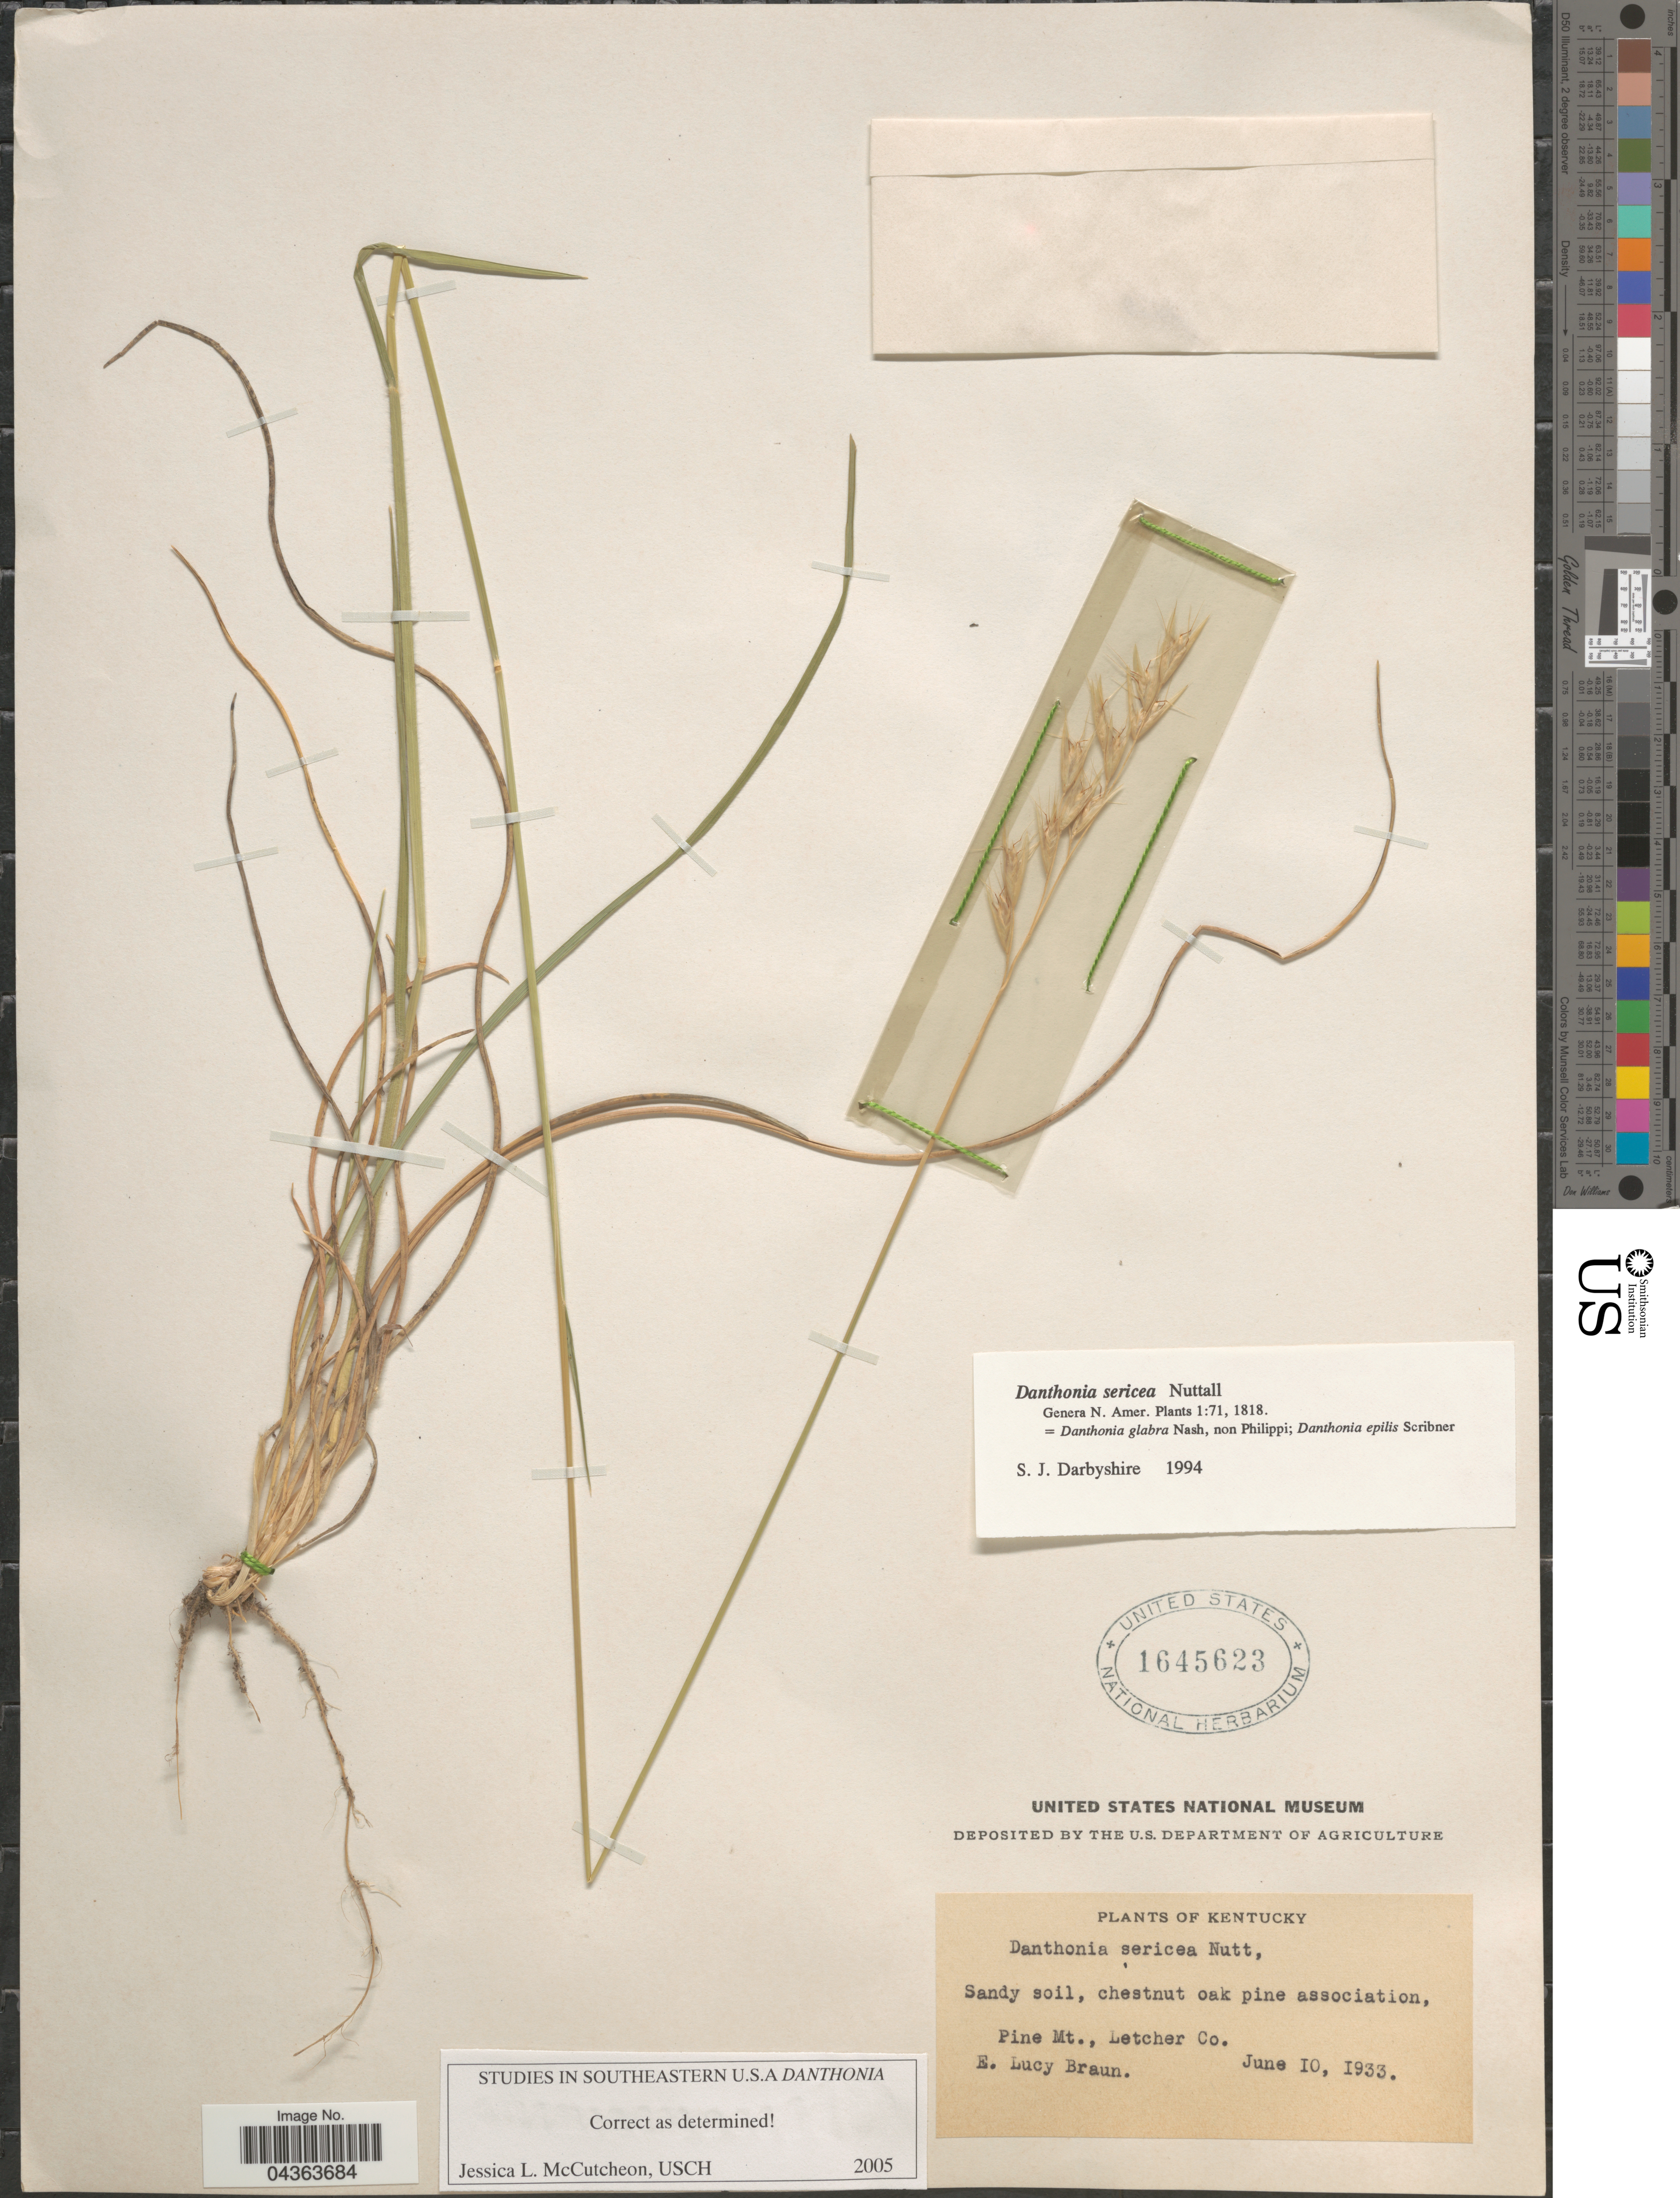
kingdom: Plantae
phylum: Tracheophyta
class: Liliopsida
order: Poales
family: Poaceae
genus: Danthonia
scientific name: Danthonia sericea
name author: Nutt.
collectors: E. L. Braun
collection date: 1933-06-10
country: United States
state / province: Kentucky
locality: Pine Mt., Letcher Co.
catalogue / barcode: US 1645623